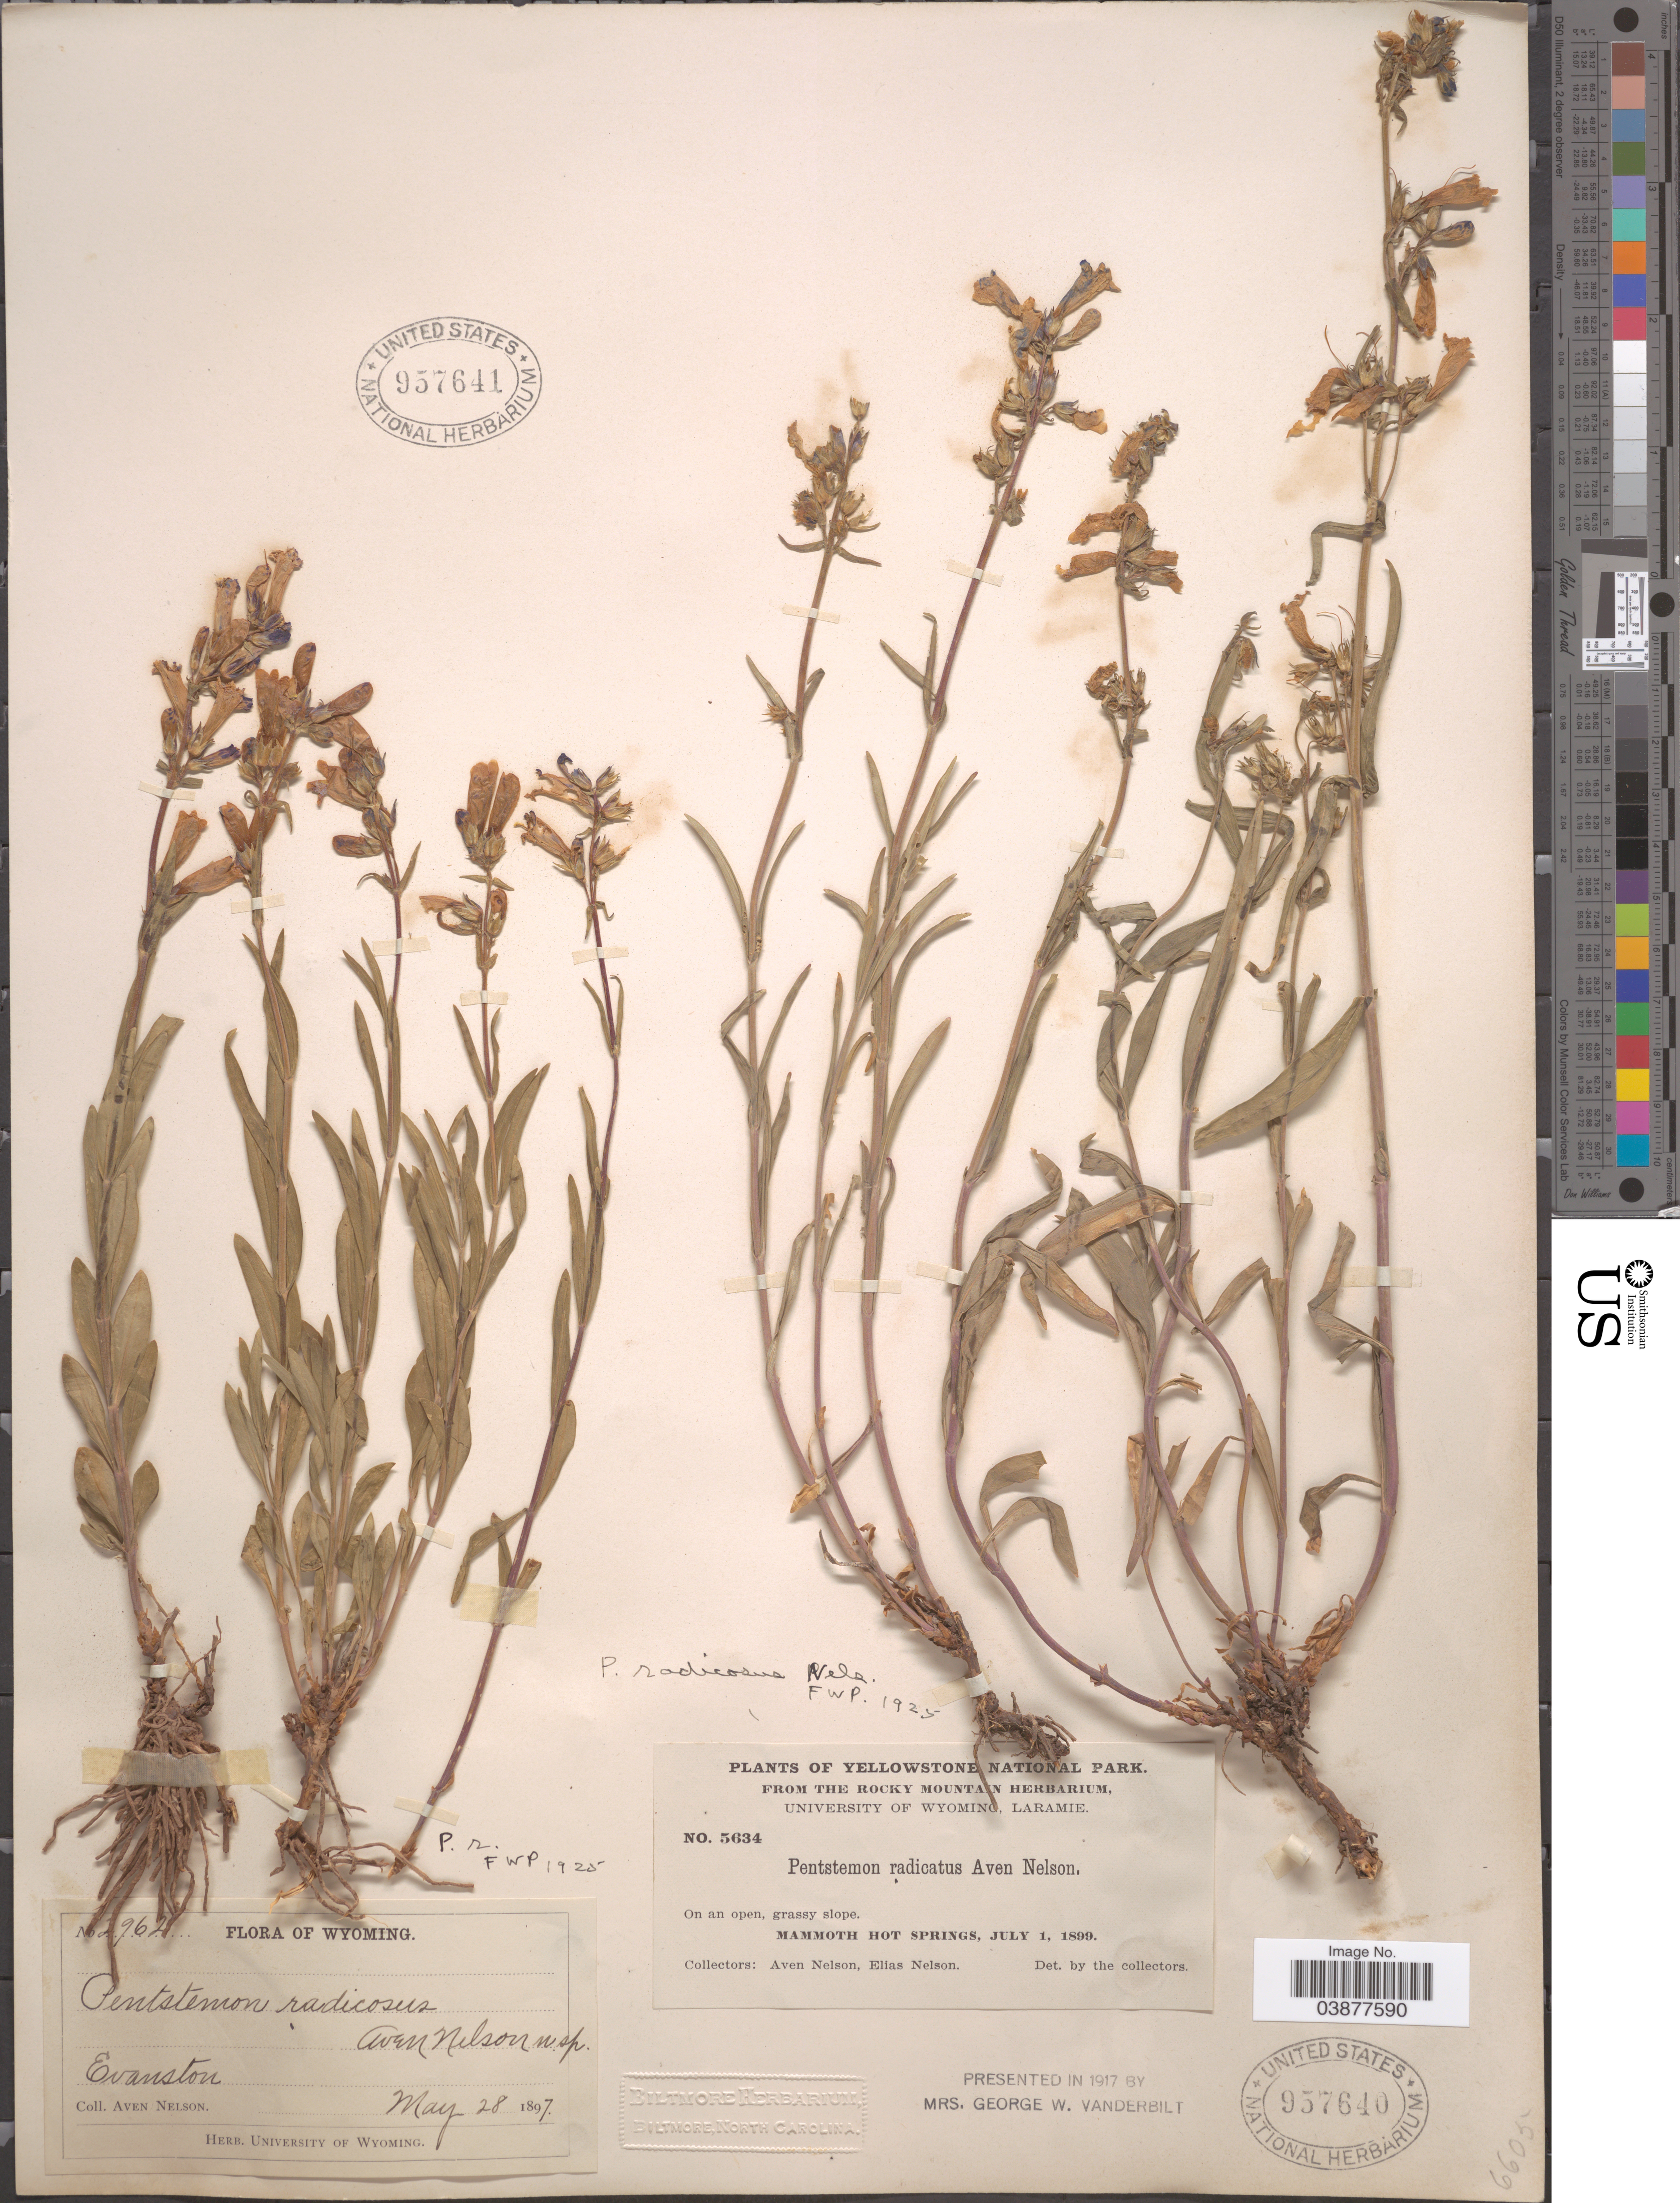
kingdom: Plantae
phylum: Tracheophyta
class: Magnoliopsida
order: Lamiales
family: Plantaginaceae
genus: Penstemon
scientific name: Penstemon radicosus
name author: A. Nelson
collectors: A. Nelson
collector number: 2962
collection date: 1897-05-28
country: United States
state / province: Wyoming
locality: Evanston.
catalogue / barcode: US 957641-2